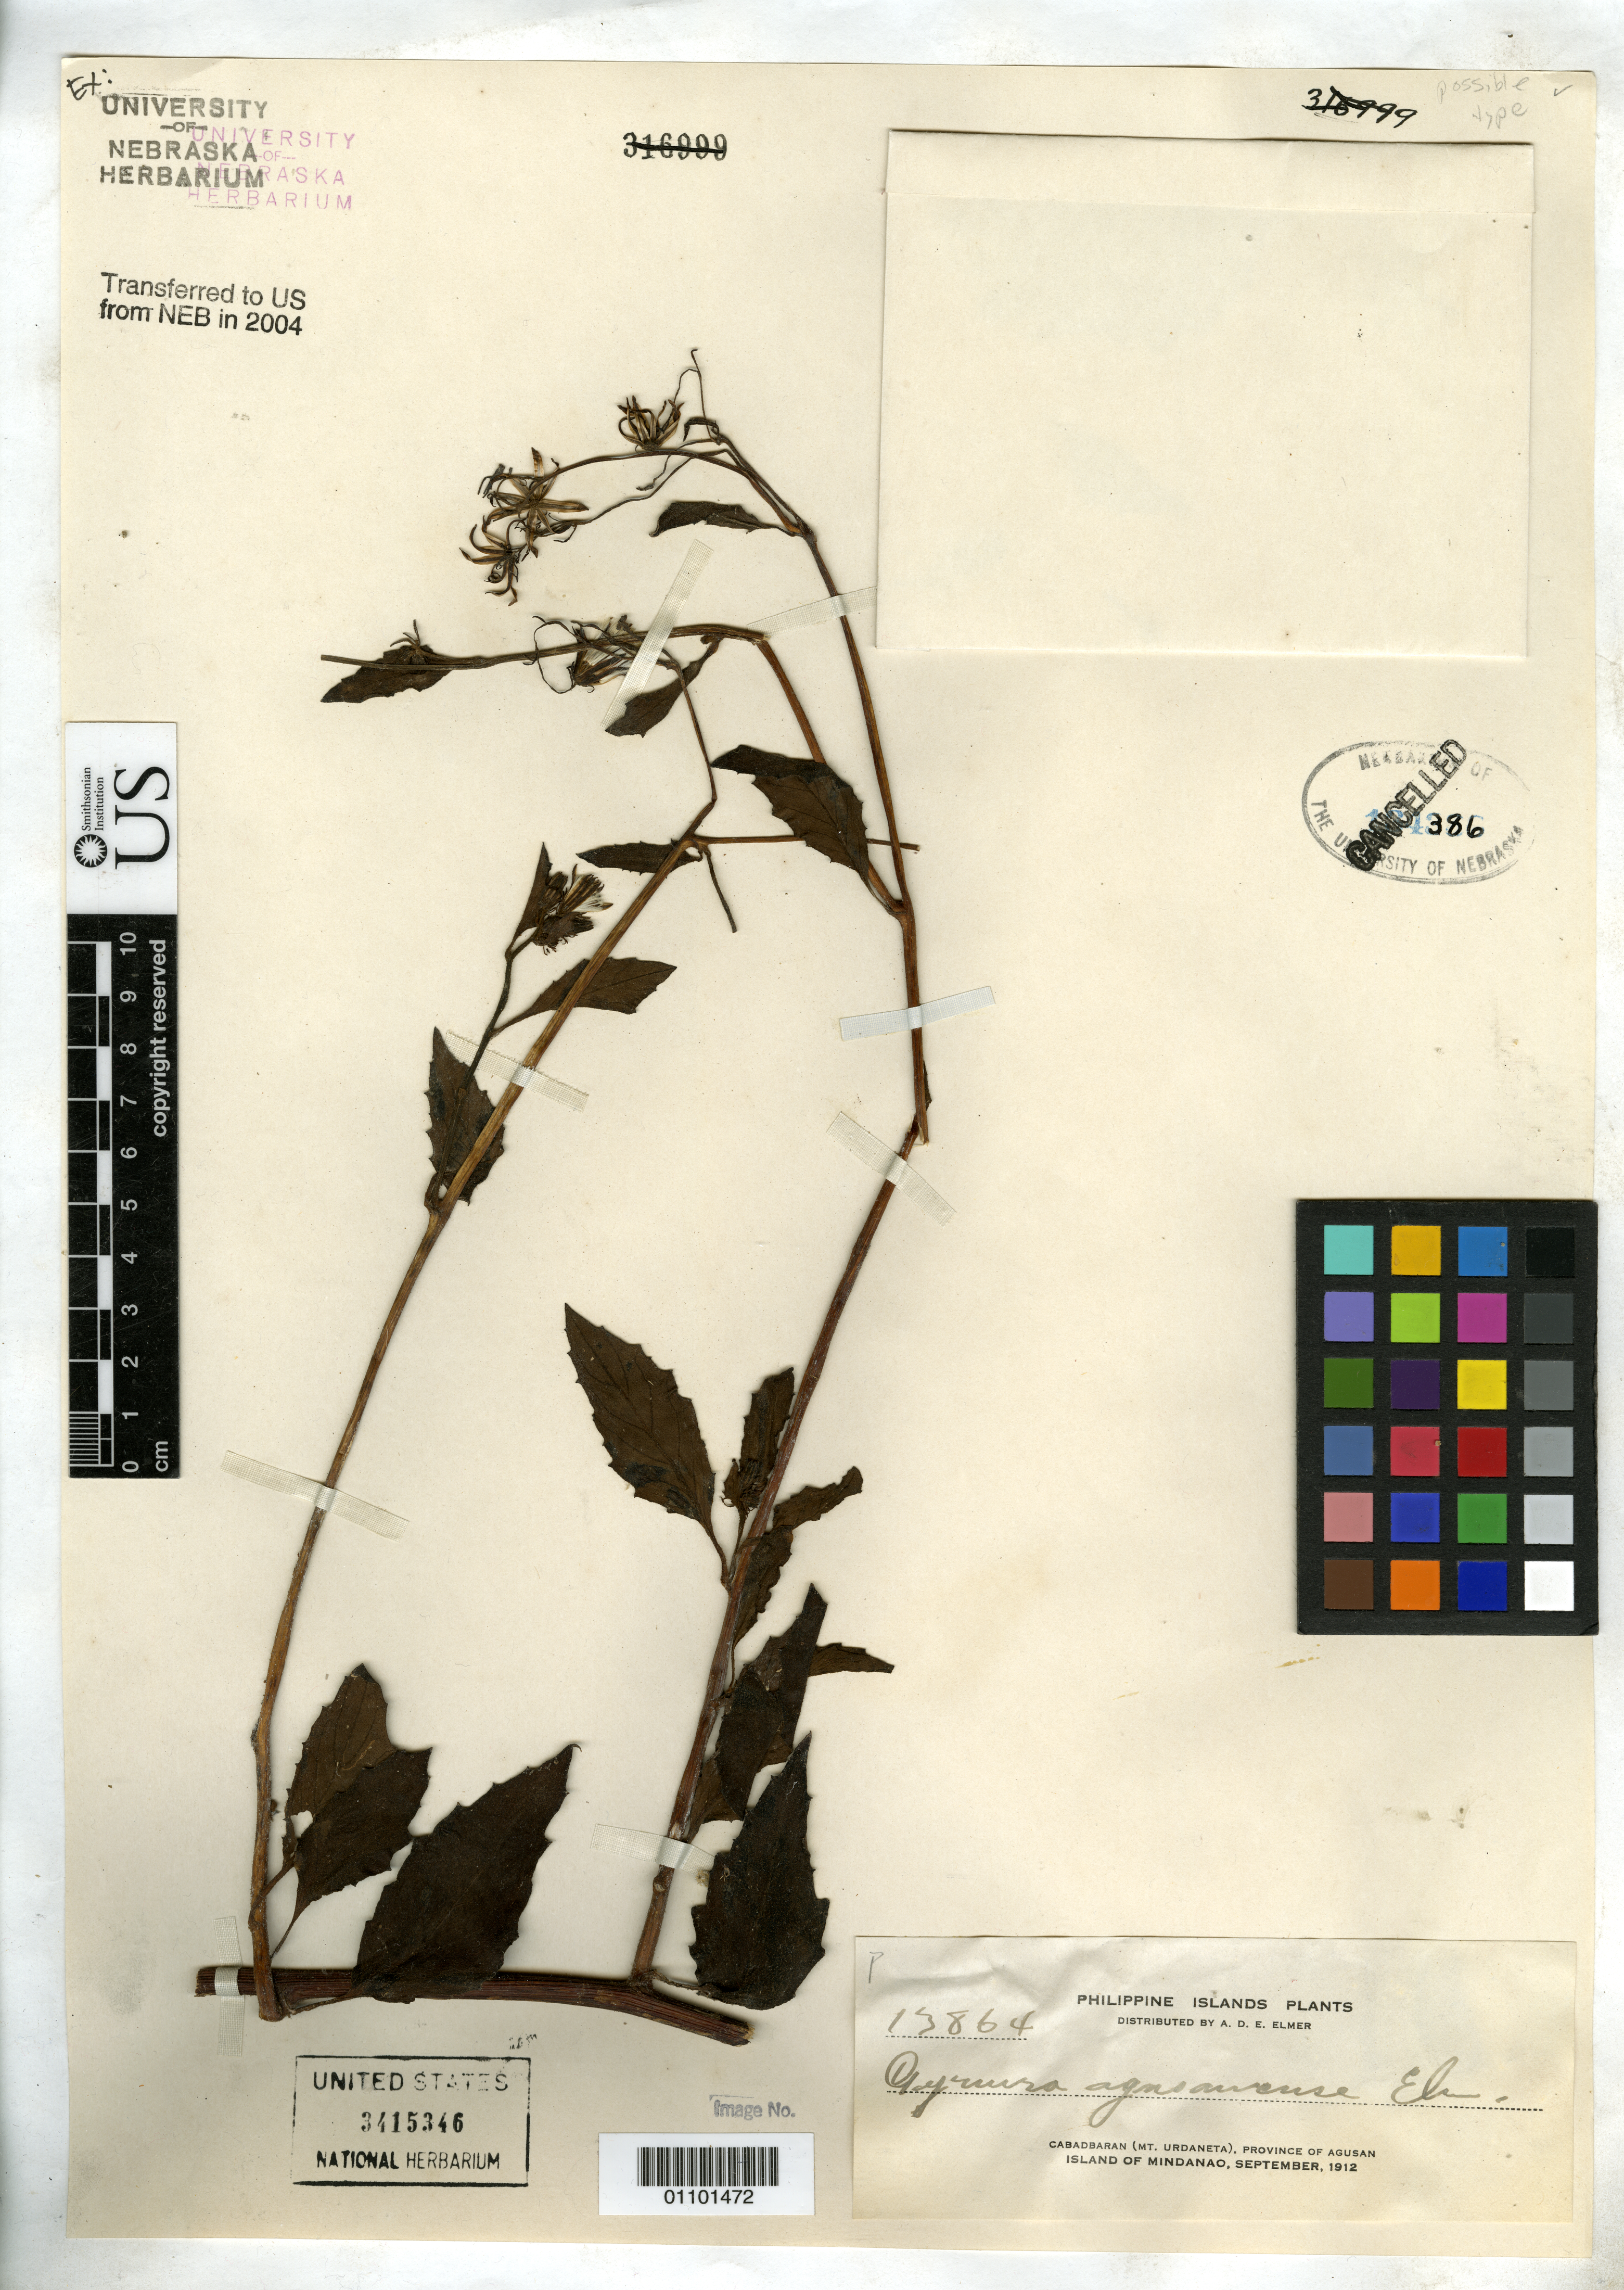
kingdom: Plantae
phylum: Tracheophyta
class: Magnoliopsida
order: Asterales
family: Asteraceae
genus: Gynura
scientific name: Gynura agusanense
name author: Elmer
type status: Isotype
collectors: A. D. E. Elmer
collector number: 13864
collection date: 1912-07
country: Philippines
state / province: Caraga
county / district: Agusan del Norte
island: Mindanao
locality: Cabadbaran (Mt. Urdaneta), province of Agusan, Island of Mindanao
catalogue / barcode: US 3415346